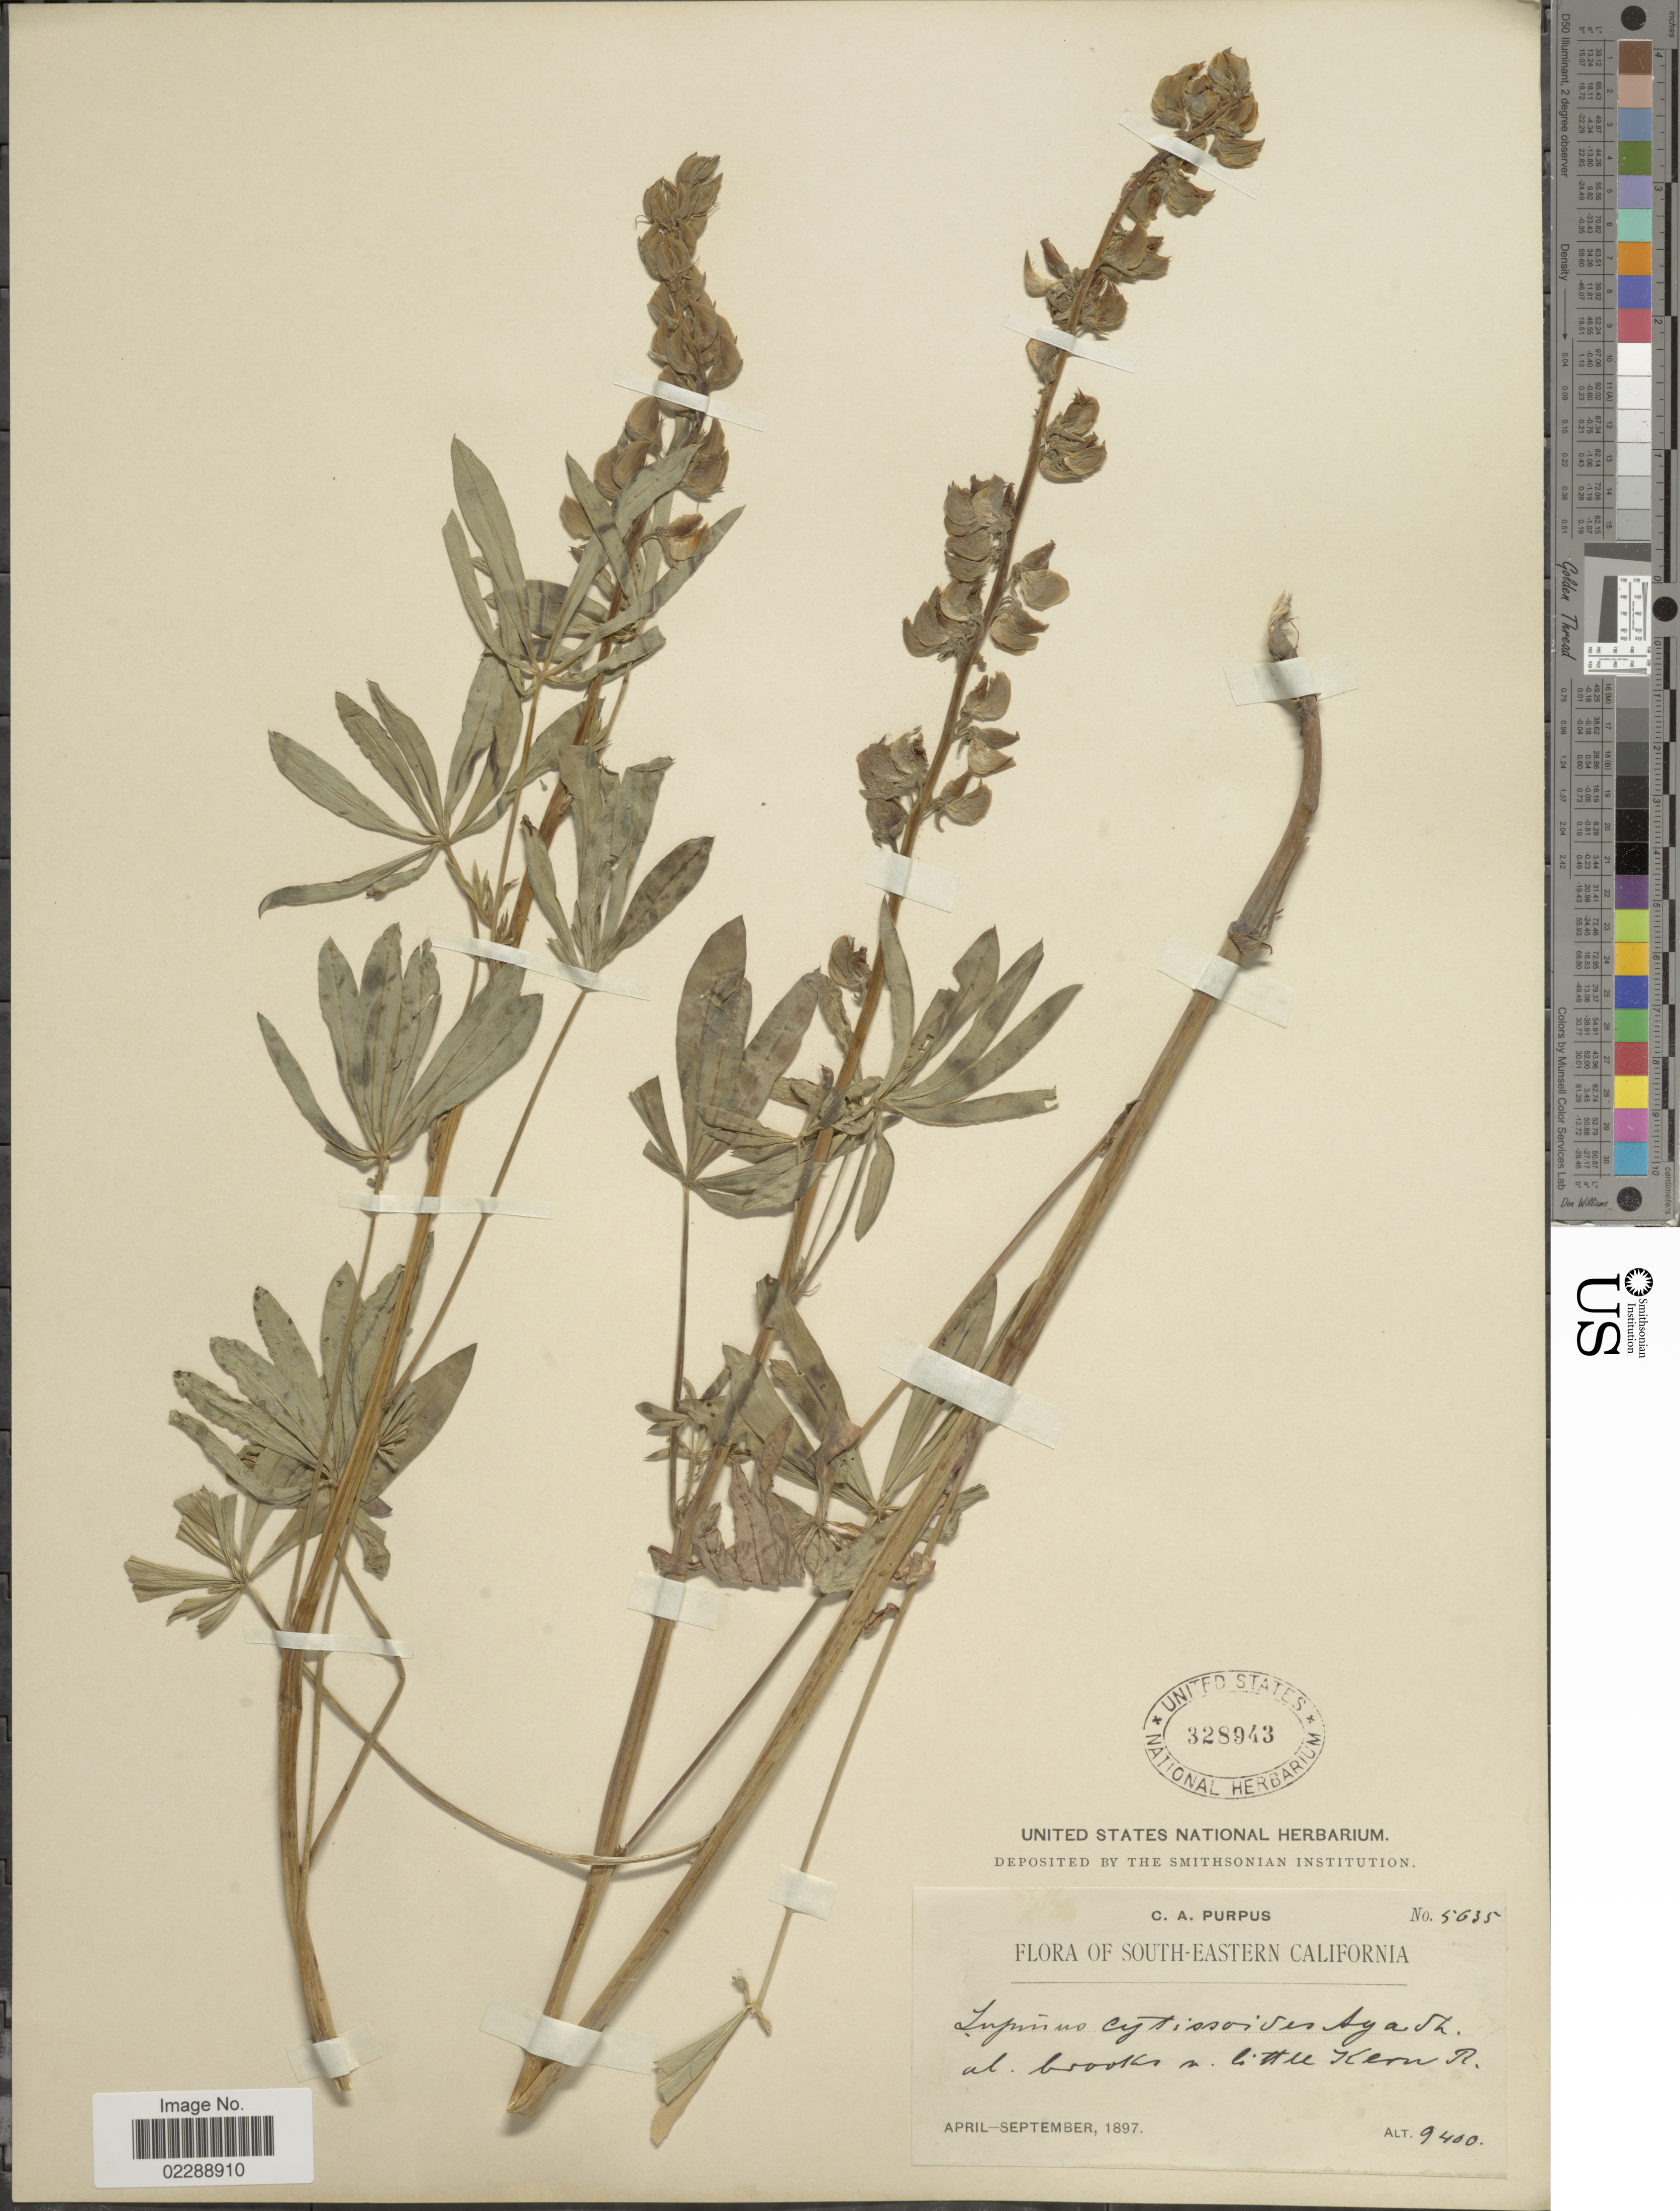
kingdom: Plantae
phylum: Tracheophyta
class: Magnoliopsida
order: Fabales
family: Fabaceae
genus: Lupinus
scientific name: Lupinus sp.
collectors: C. A. Purpus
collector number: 5635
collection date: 1897-04/1897-09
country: United States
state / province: California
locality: South-Eastern California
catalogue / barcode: US 328943